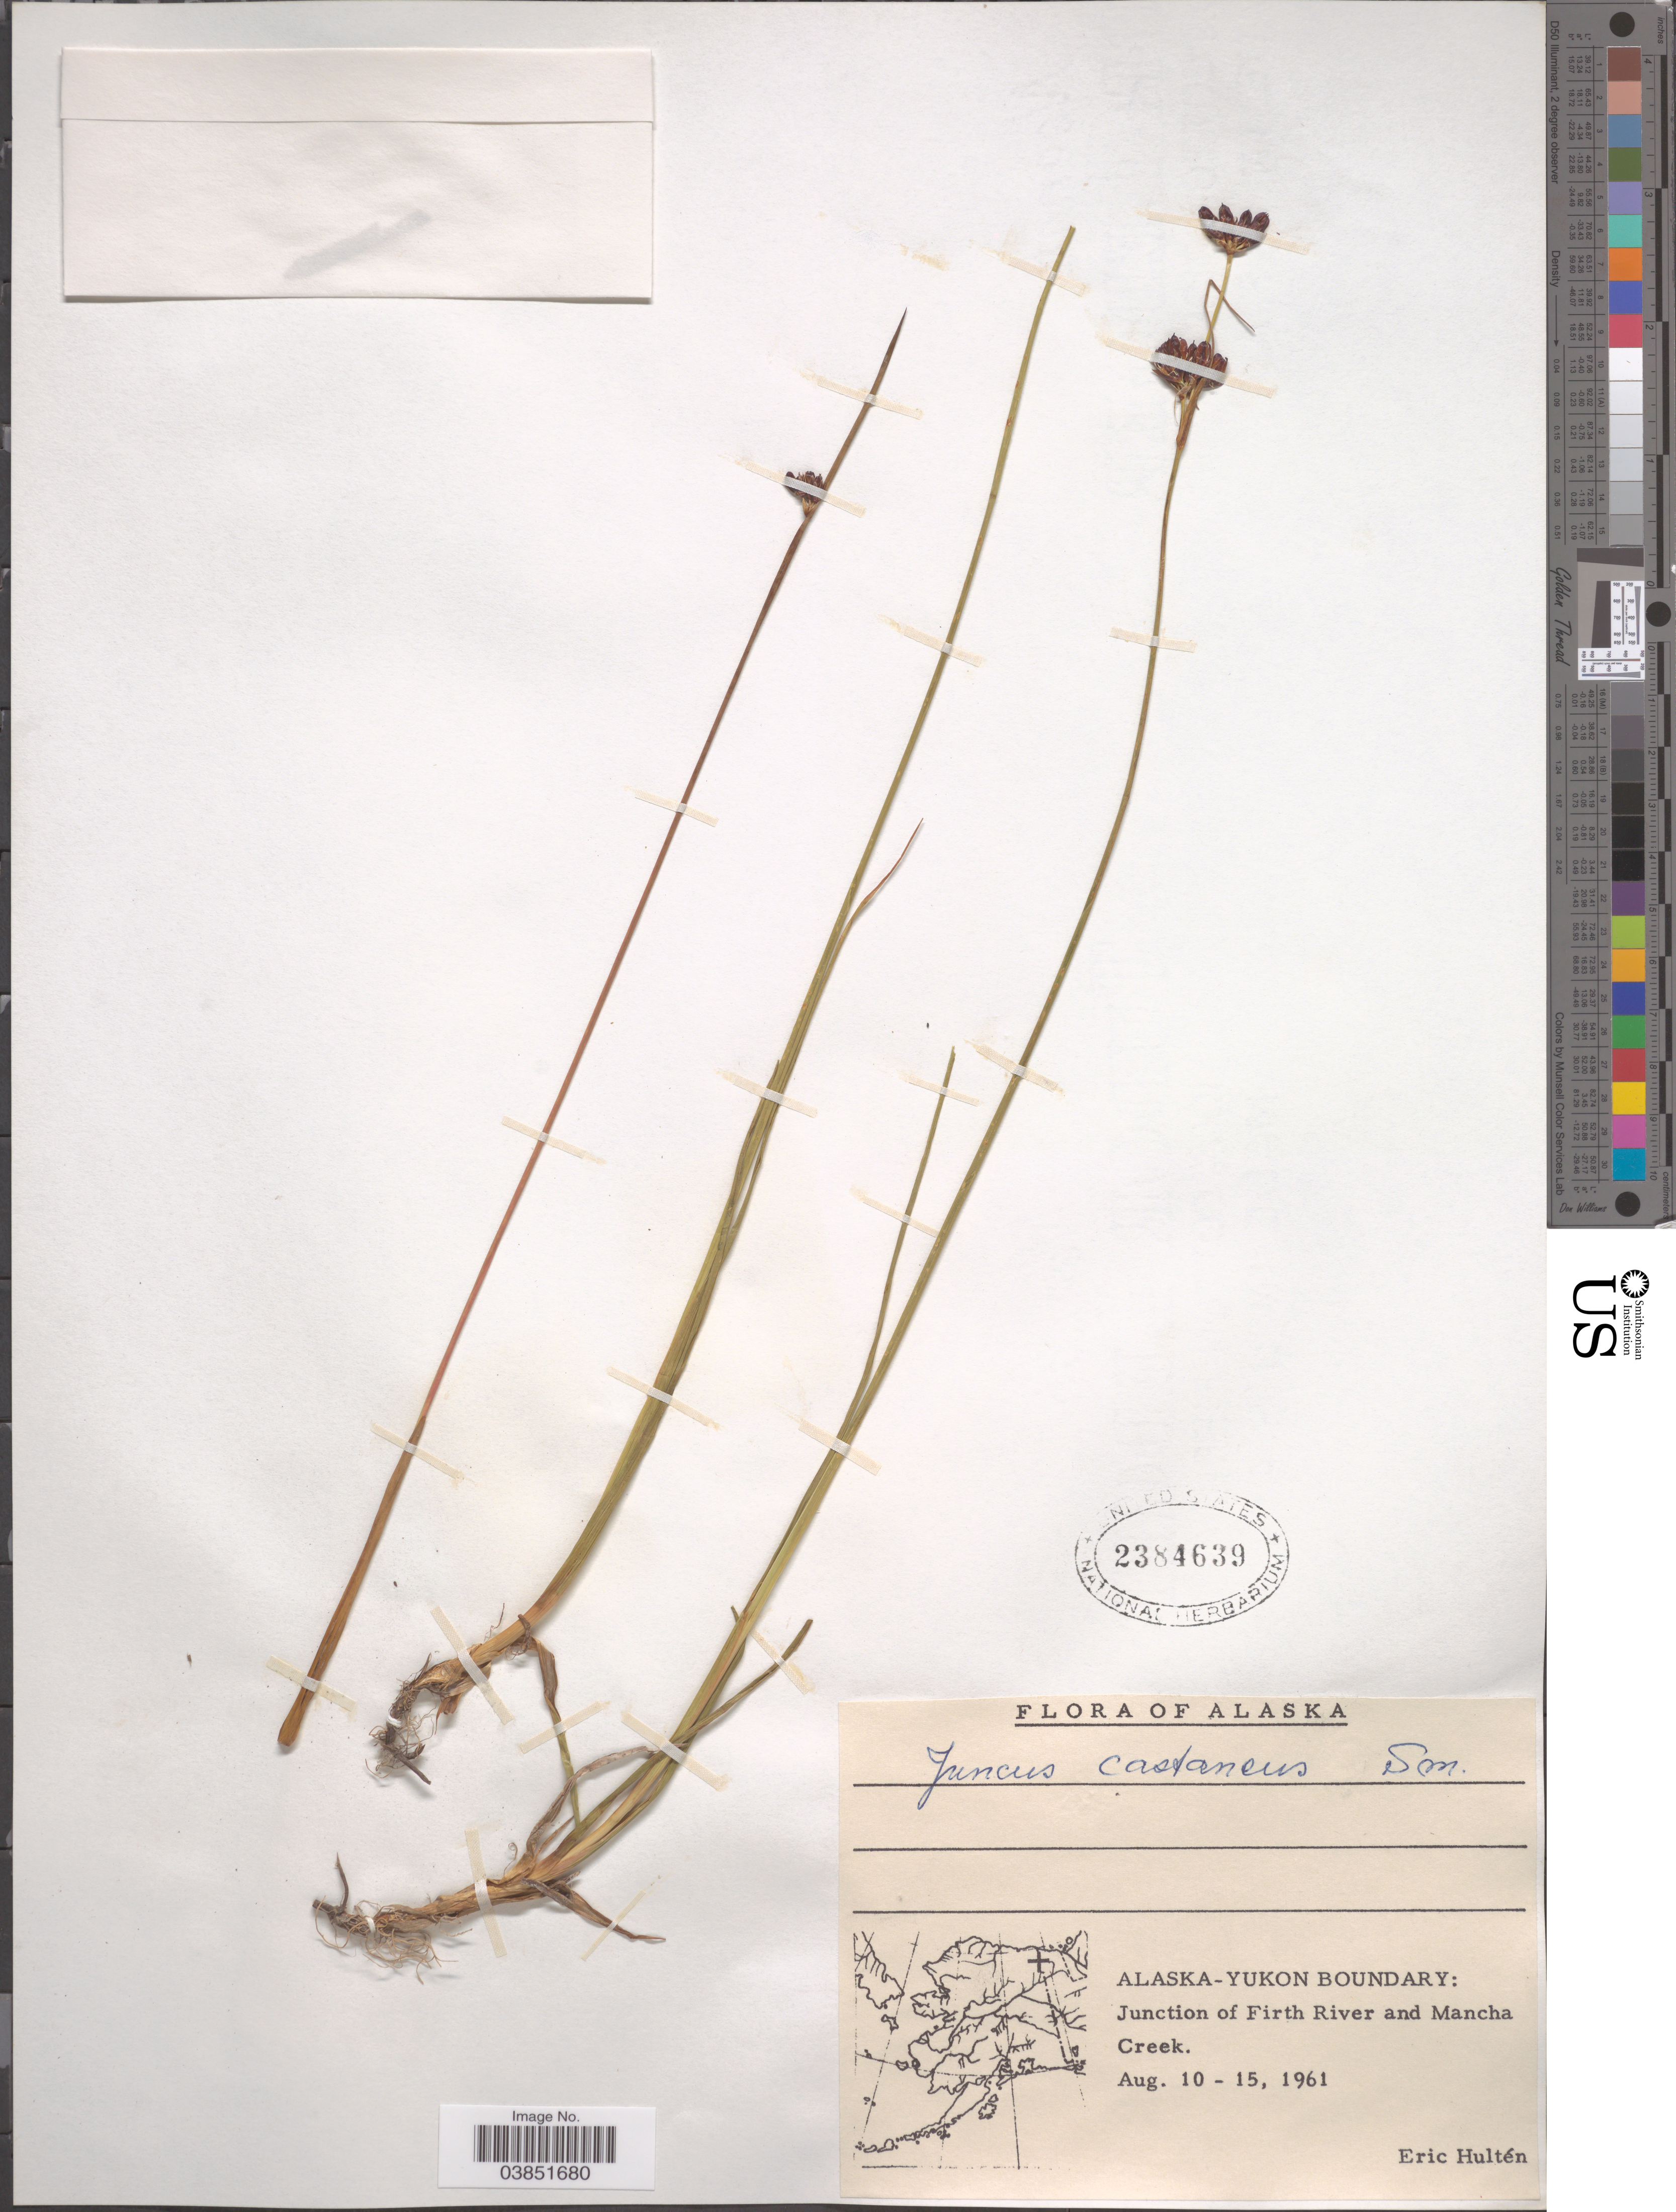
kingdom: Plantae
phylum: Tracheophyta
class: Liliopsida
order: Poales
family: Juncaceae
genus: Juncus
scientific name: Juncus castaneus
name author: Sm.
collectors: E. G. Hultén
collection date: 1961-08-10/1961-08-15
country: United States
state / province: Alaska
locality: Alaska-Yukon Boundary: Junction of Firth River and Mancha Creek.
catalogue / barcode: US 2384639